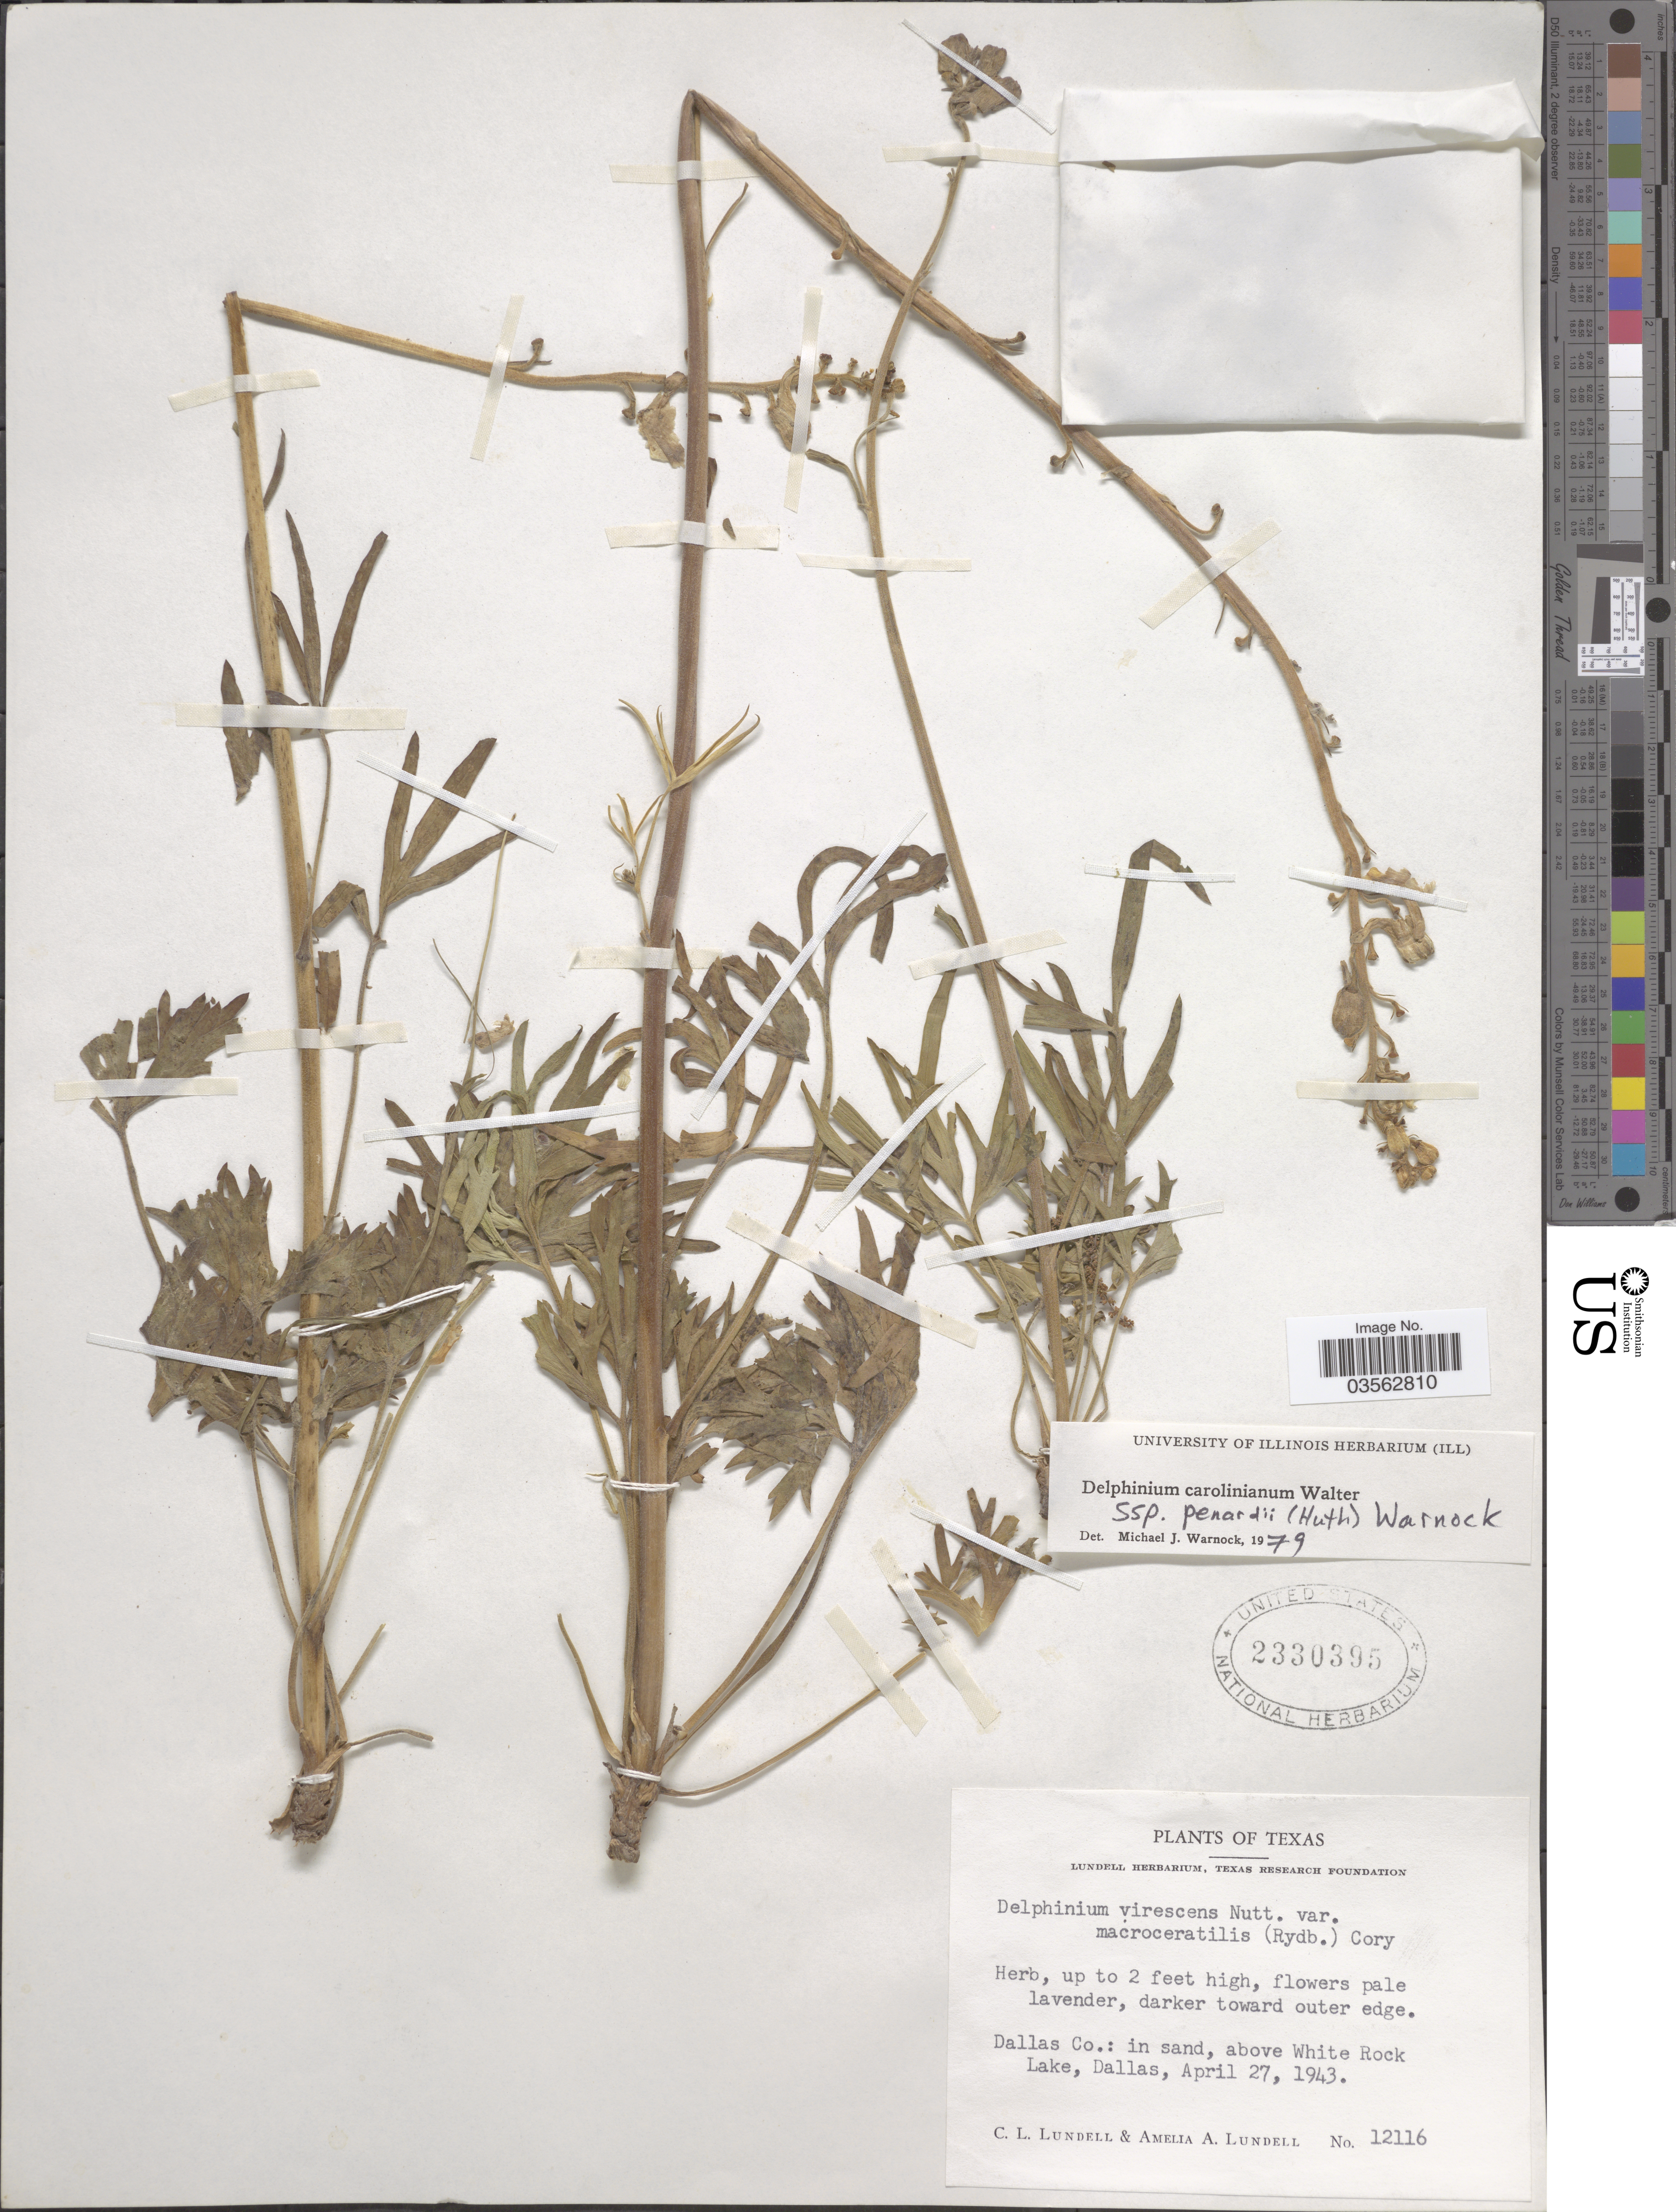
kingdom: Plantae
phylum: Tracheophyta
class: Magnoliopsida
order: Ranunculales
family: Ranunculaceae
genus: Delphinium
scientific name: Delphinium carolinianum subsp. penardii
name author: (Huth) M.J. Warnock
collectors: C. L. Lundell & A. A. Lundell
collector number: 12116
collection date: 1943-04-27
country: United States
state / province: Texas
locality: Dallas Co.: in sand, above White Rock Lake, Dallas.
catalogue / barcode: US 2330395